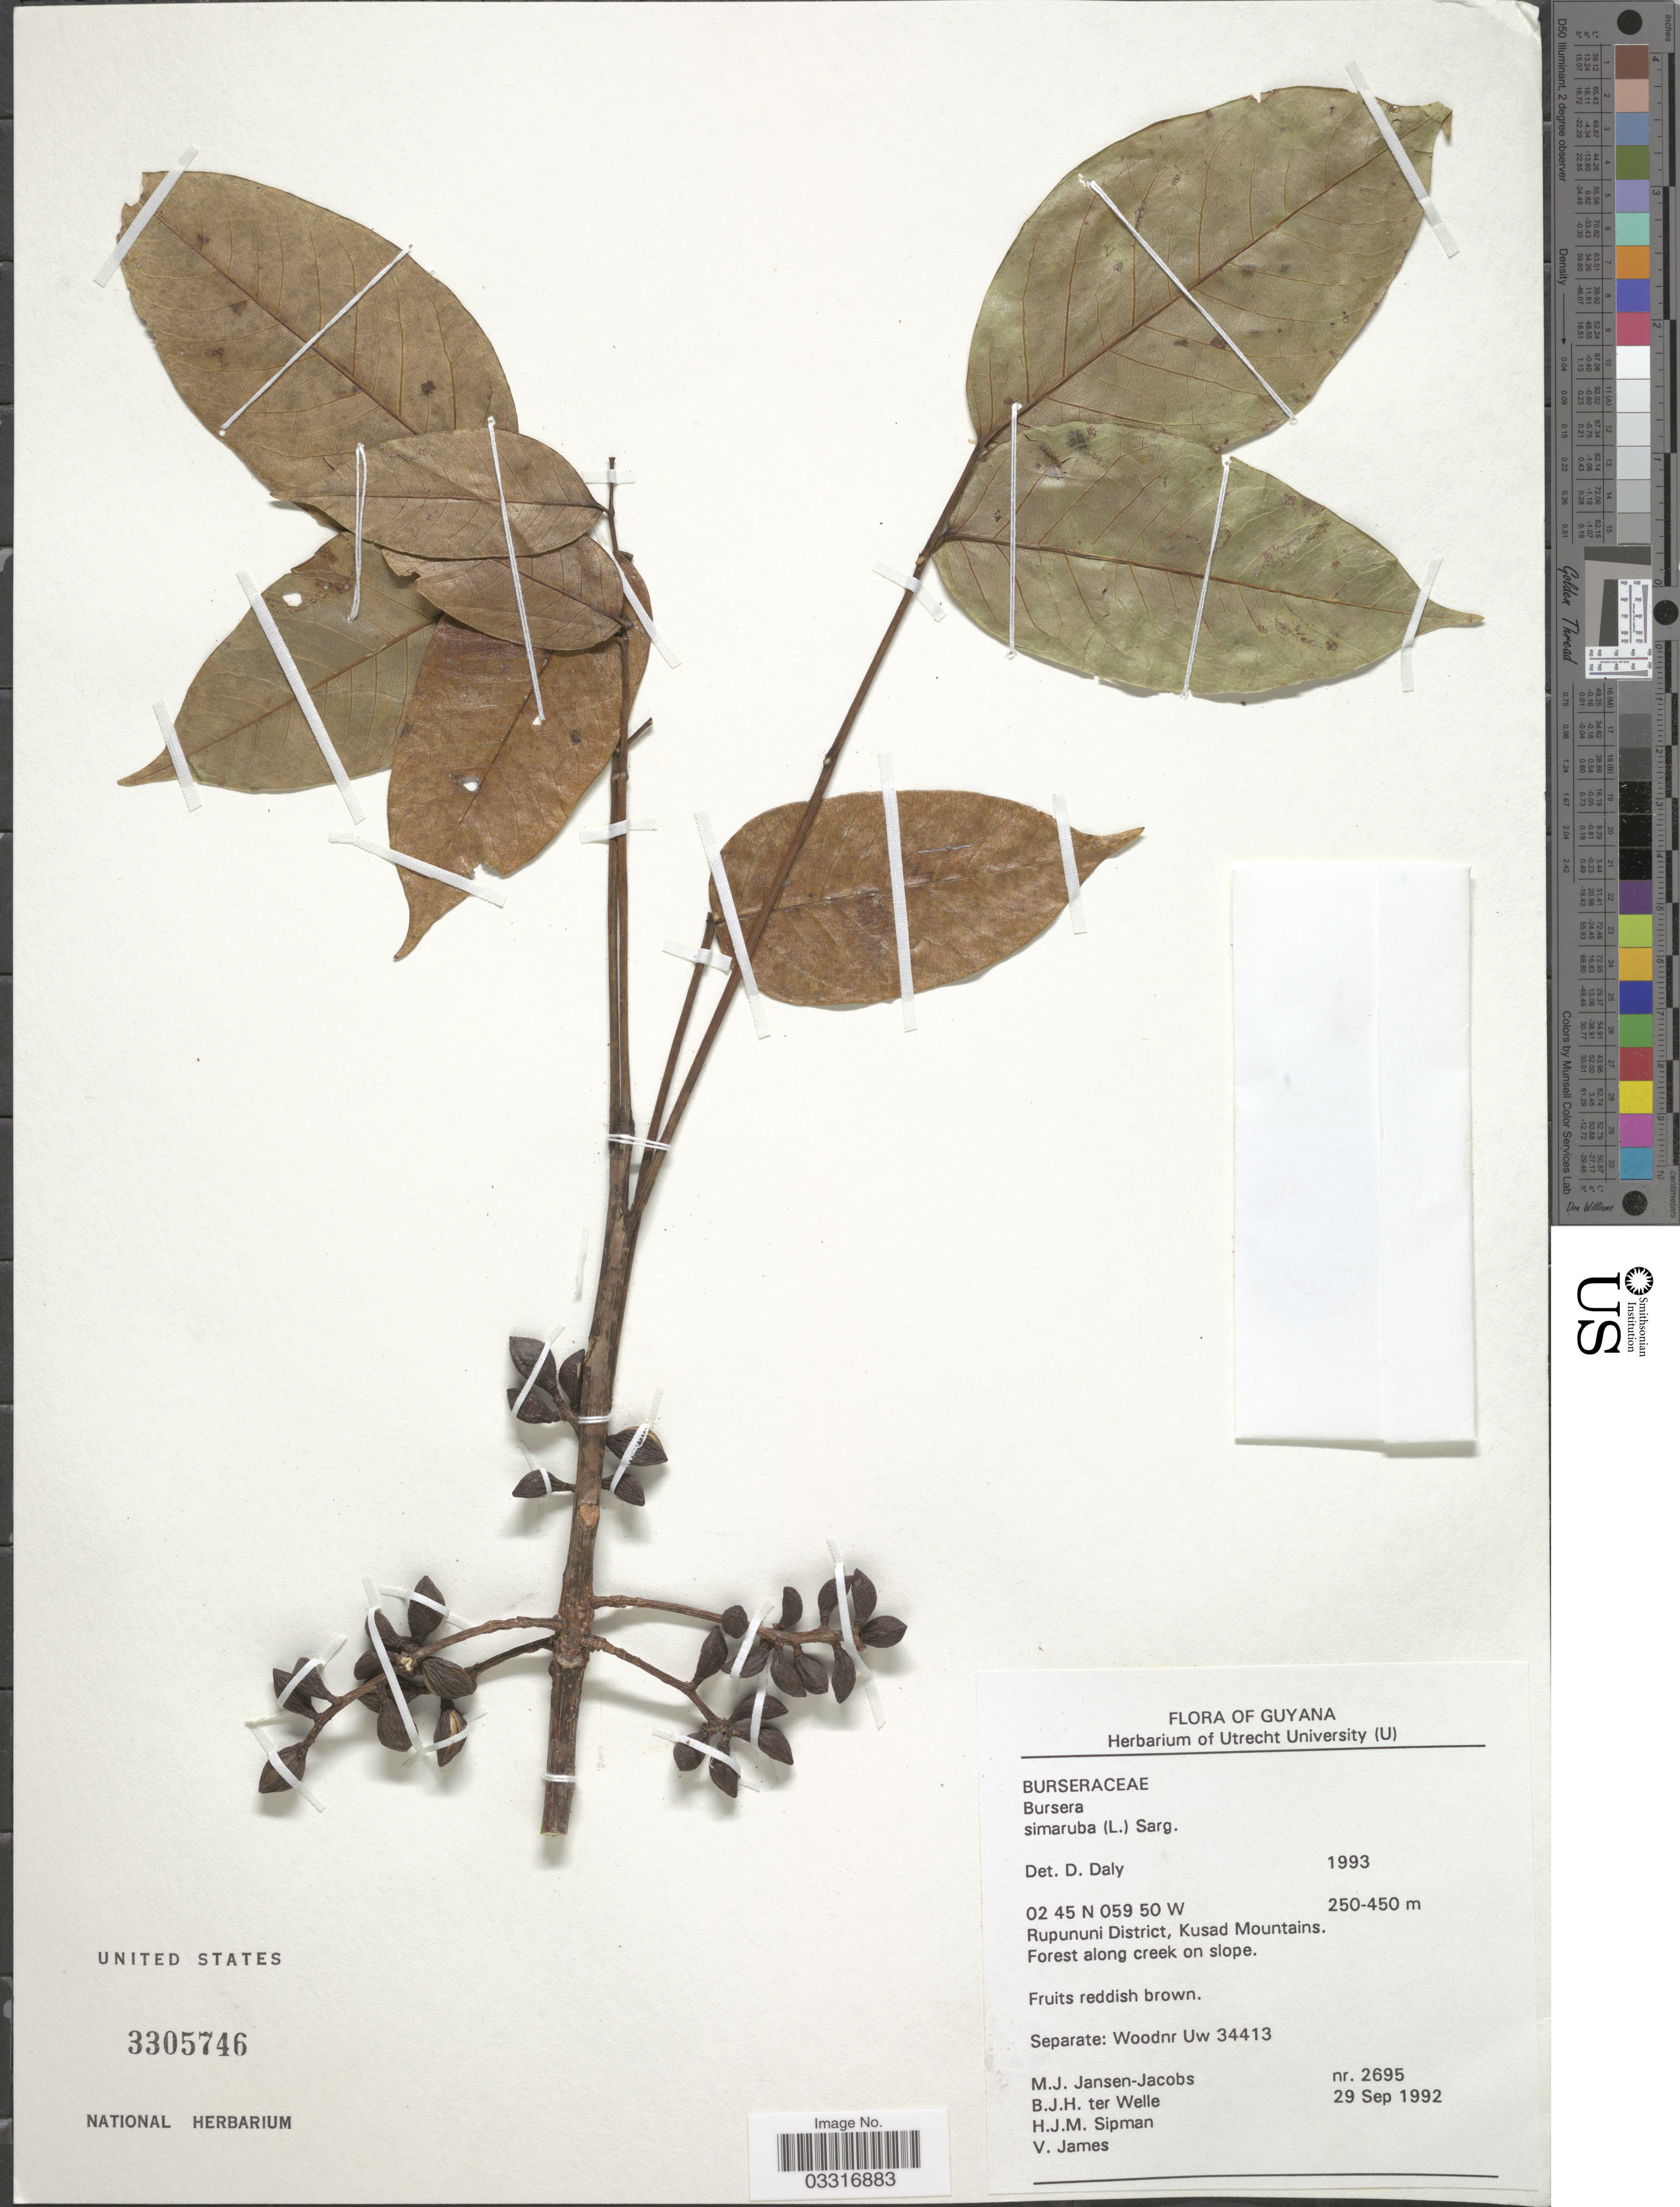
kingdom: Plantae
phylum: Tracheophyta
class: Magnoliopsida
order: Sapindales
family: Burseraceae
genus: Bursera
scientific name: Bursera simaruba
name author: (L.) Sarg.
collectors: M. J. Jansen-Jacobs, B. ter Welle, H. J. M. Sipman & V. James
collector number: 2695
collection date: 1992-09-29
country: Guyana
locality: Rupununi District, Kusad Mountains.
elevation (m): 250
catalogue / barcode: US 3305746